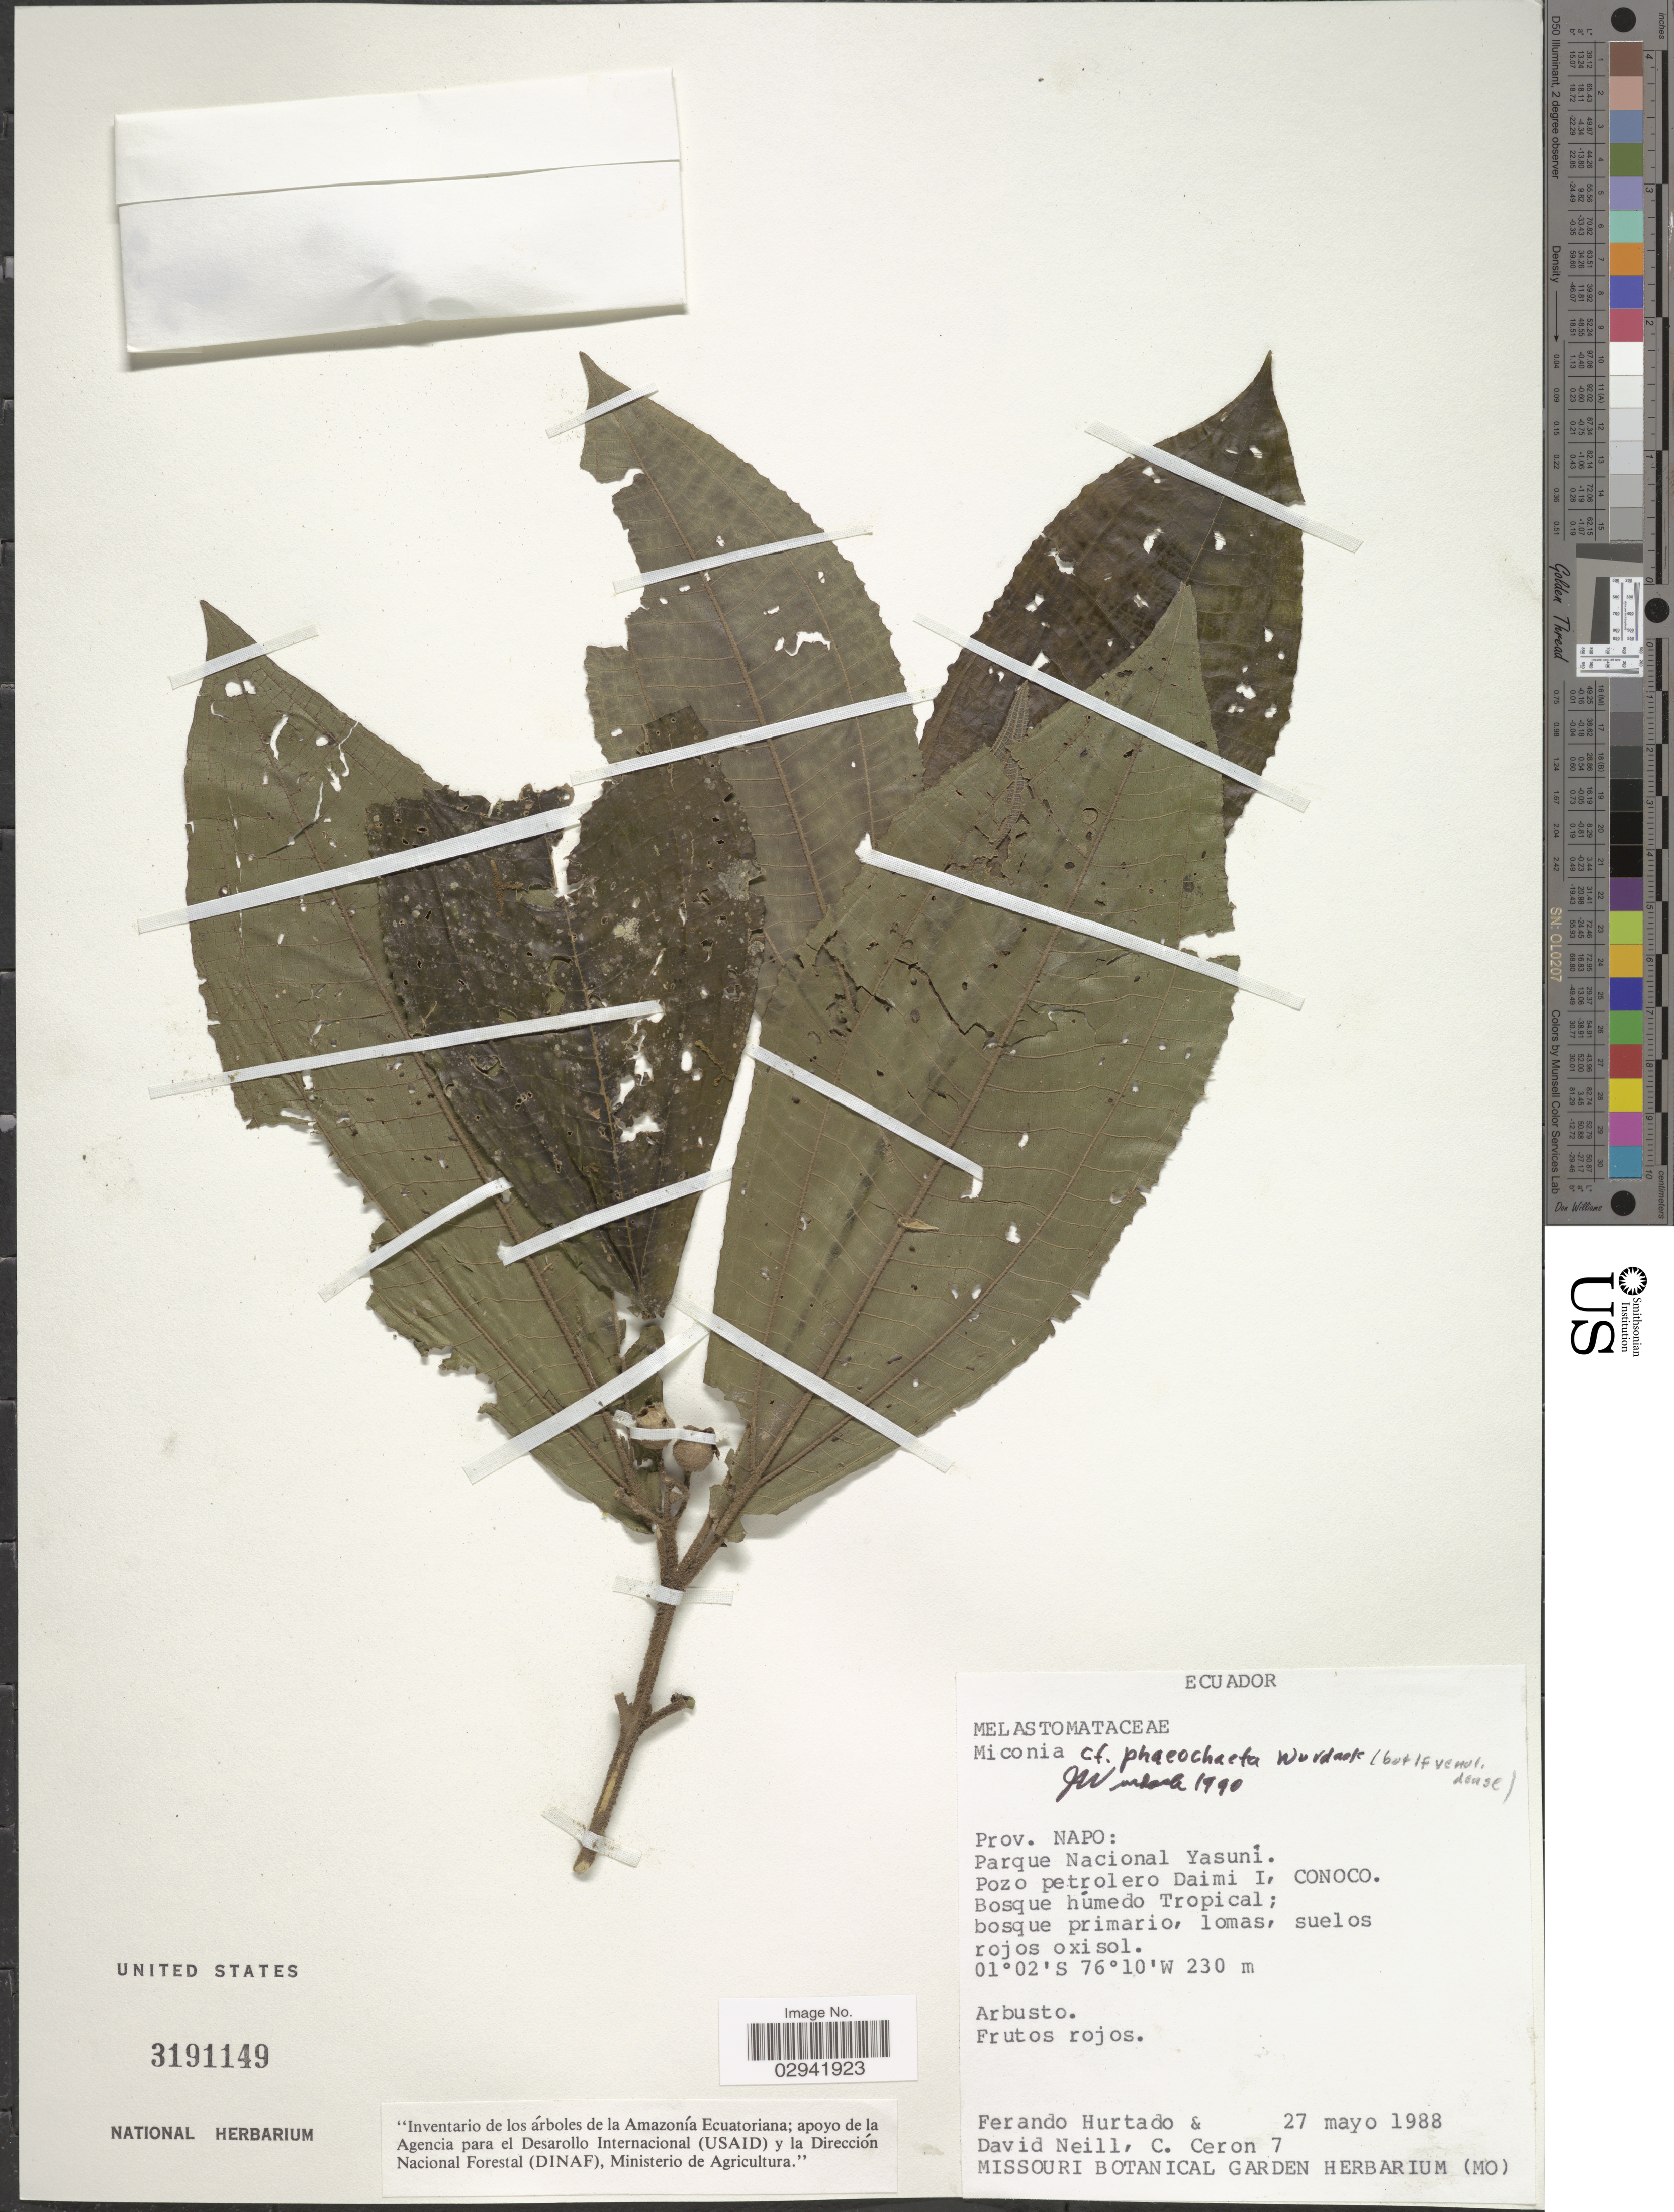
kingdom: Plantae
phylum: Tracheophyta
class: Magnoliopsida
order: Myrtales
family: Melastomataceae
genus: Miconia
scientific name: Miconia phaeochaeta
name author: Wurdack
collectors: F. Hurtado, D. Neill & C. E. Cerón M.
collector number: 7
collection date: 1988-05-27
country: Ecuador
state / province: Napo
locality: Parque Nacional Yasuní. Pozo pertolero Daimi I, Conoco.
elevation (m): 230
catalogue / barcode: US 3191149